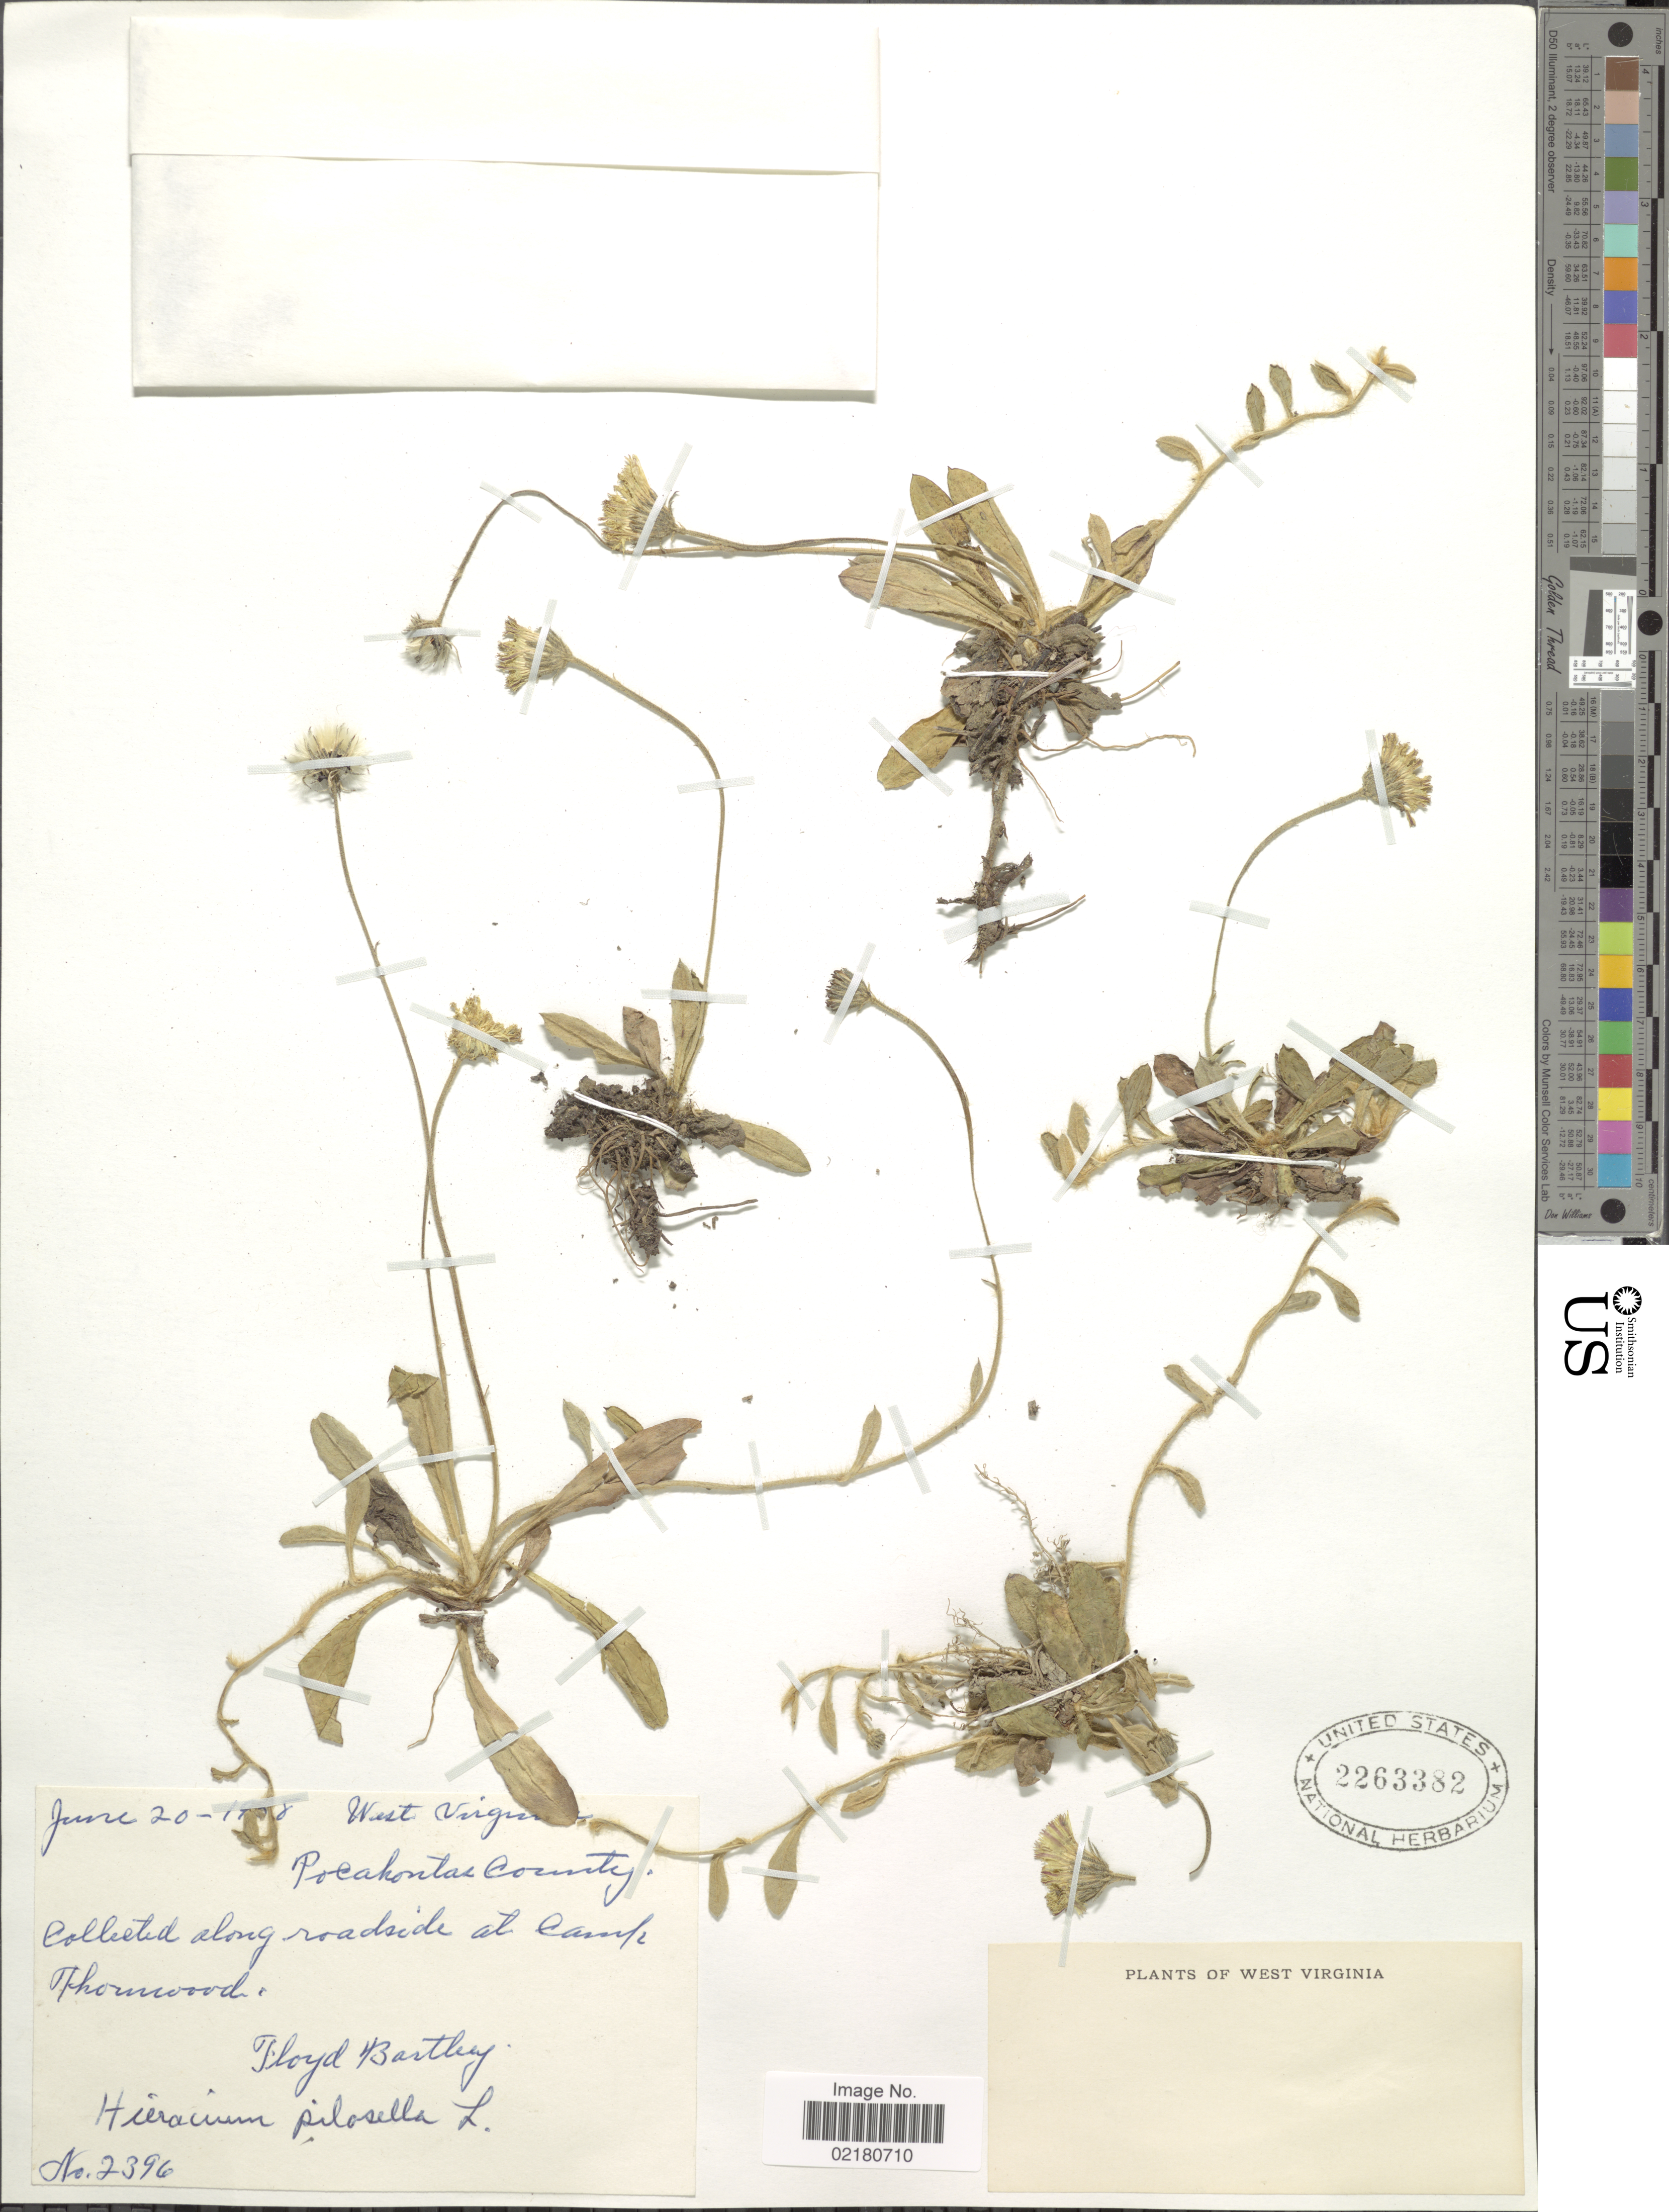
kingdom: Plantae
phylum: Tracheophyta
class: Magnoliopsida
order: Asterales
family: Asteraceae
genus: Pilosella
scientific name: Pilosella officinarum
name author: Vaill.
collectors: F. Bartley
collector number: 2396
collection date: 1956-06-20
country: United States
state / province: West Virginia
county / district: Pocahontas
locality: West Virginia, Pocahontas County, along roadside at Camp Thornwood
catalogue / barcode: US 2263382